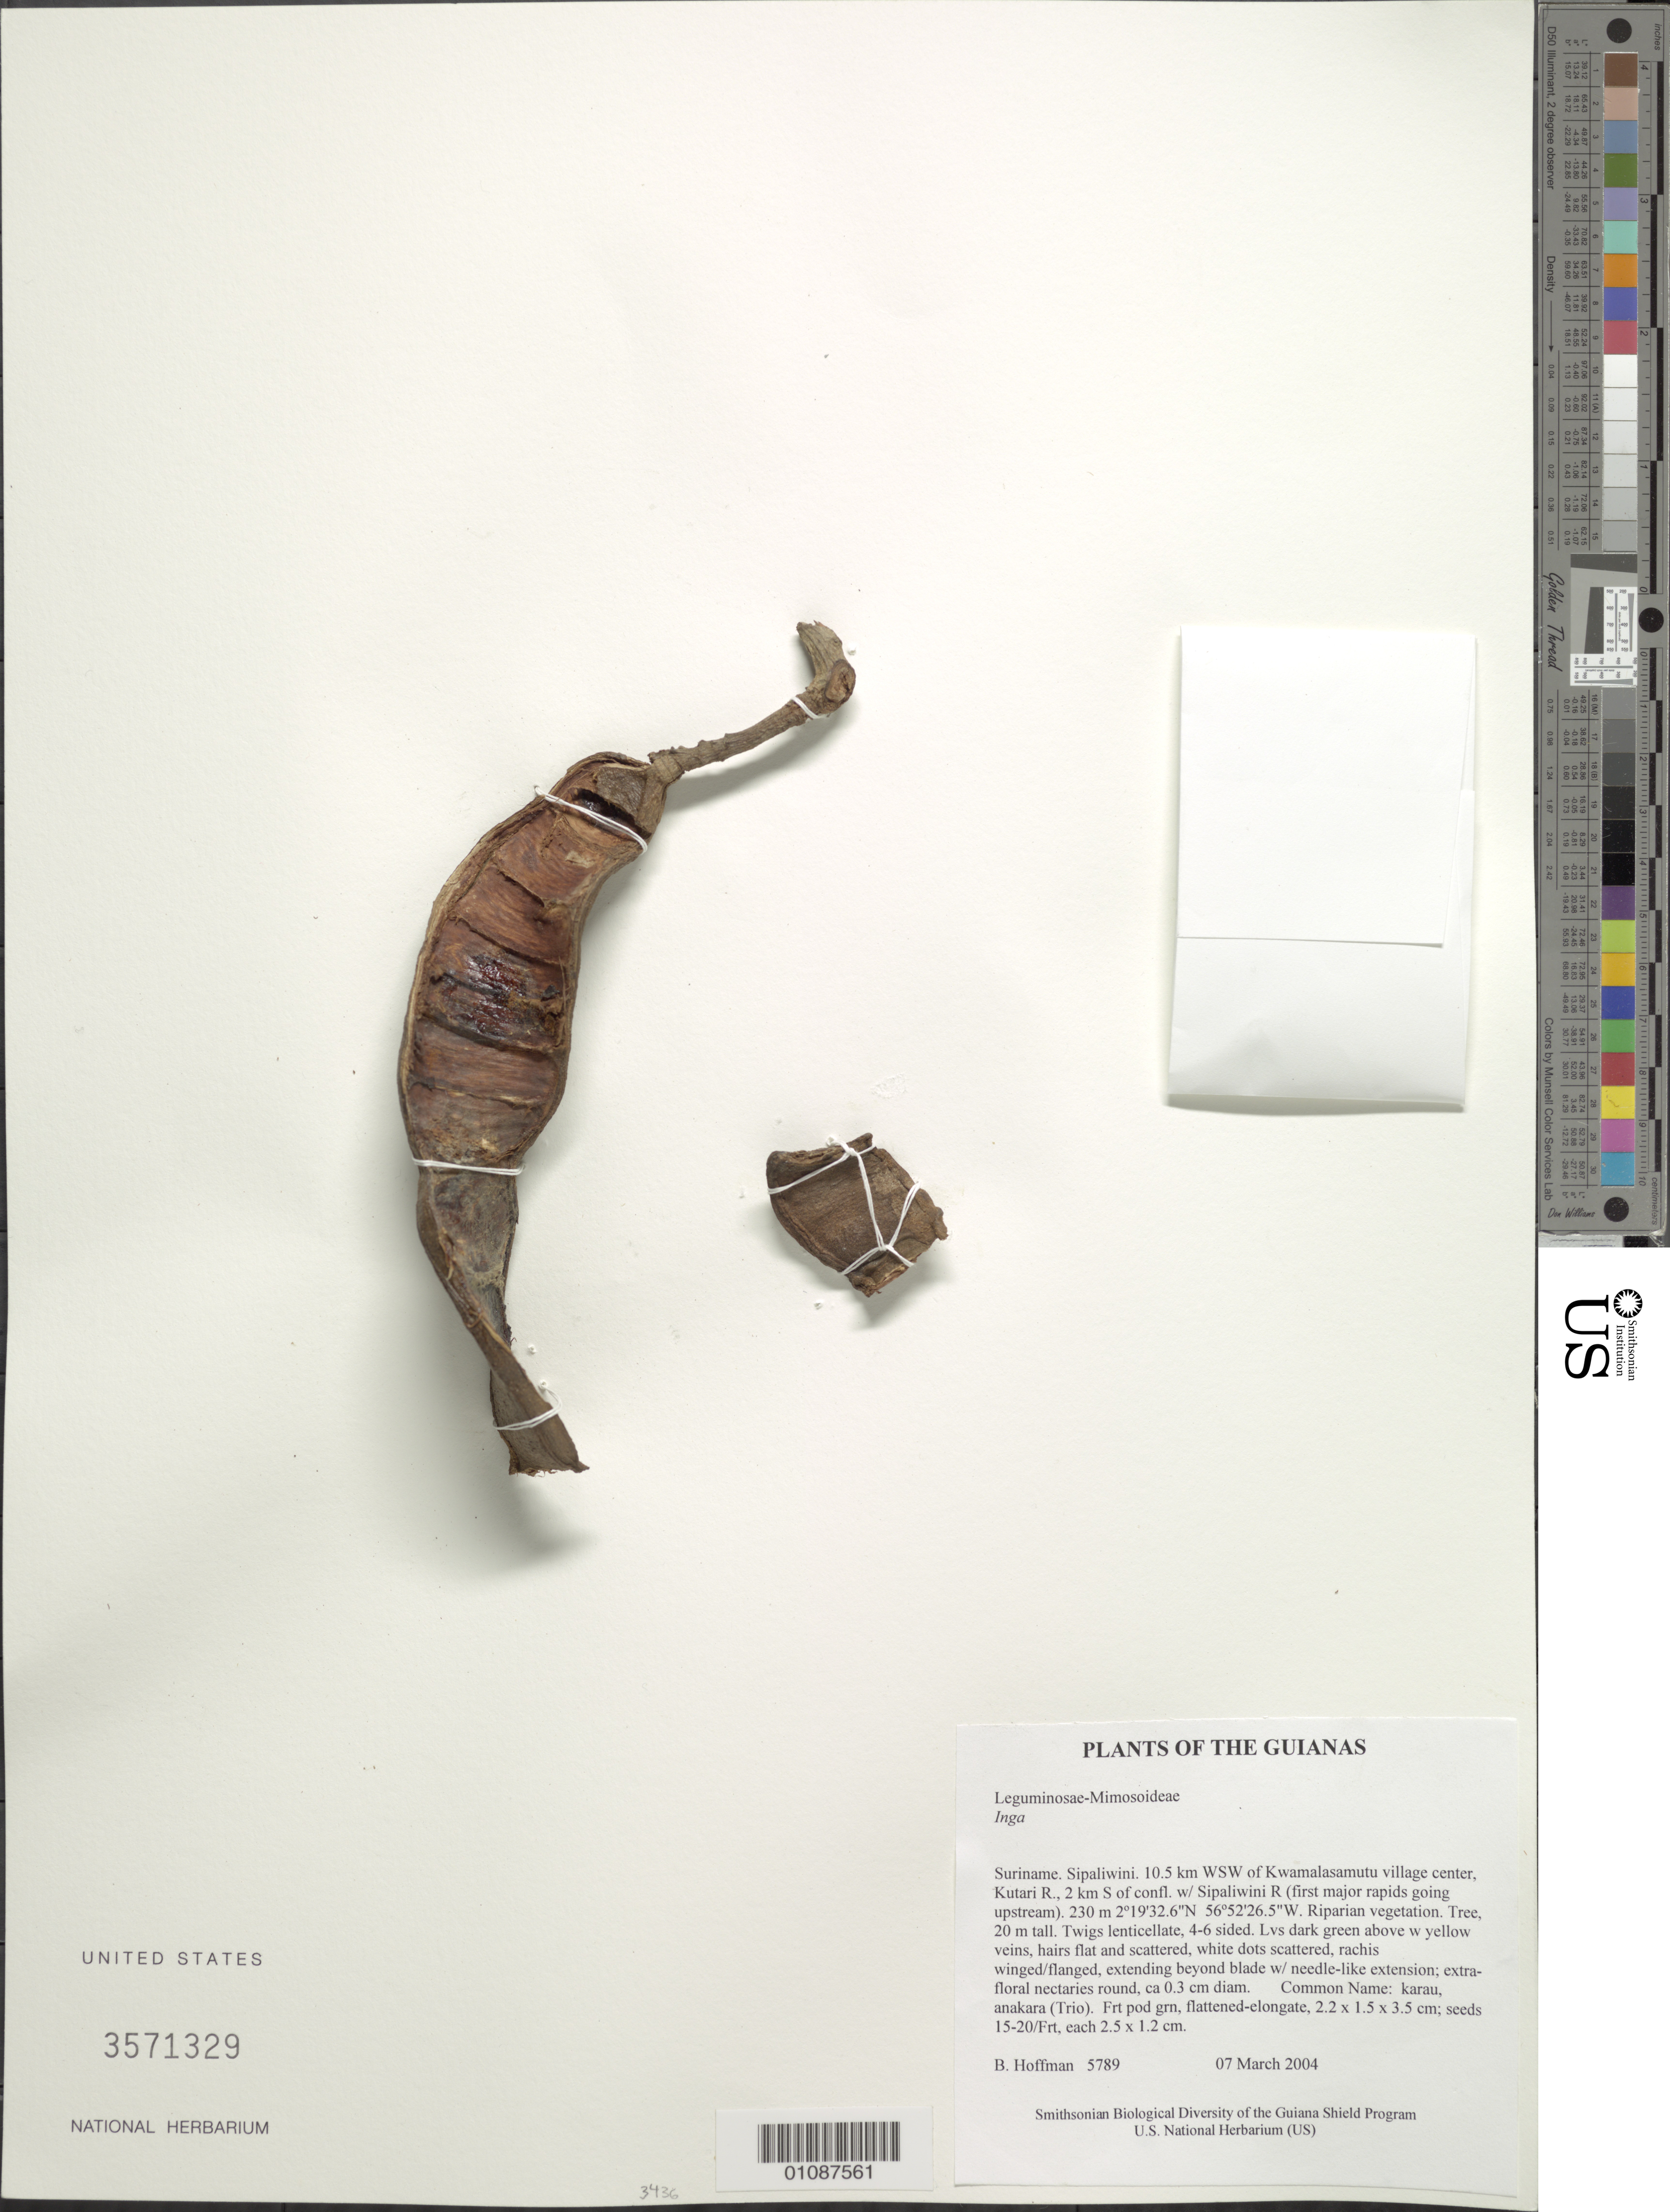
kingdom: Plantae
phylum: Tracheophyta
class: Magnoliopsida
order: Fabales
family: Fabaceae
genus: Inga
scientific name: Inga sp.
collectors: B. Hoffman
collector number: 5789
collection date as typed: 07 March 2004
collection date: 2004-03-07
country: Suriname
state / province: Sipaliwini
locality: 10.5 km WSW of Kwamalasamutu village center, Kutari R., 2 km S of confl. w/ Sipaliwini R (first major rapids going upstream)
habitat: Riparian vegetation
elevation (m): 230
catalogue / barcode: US 3571329